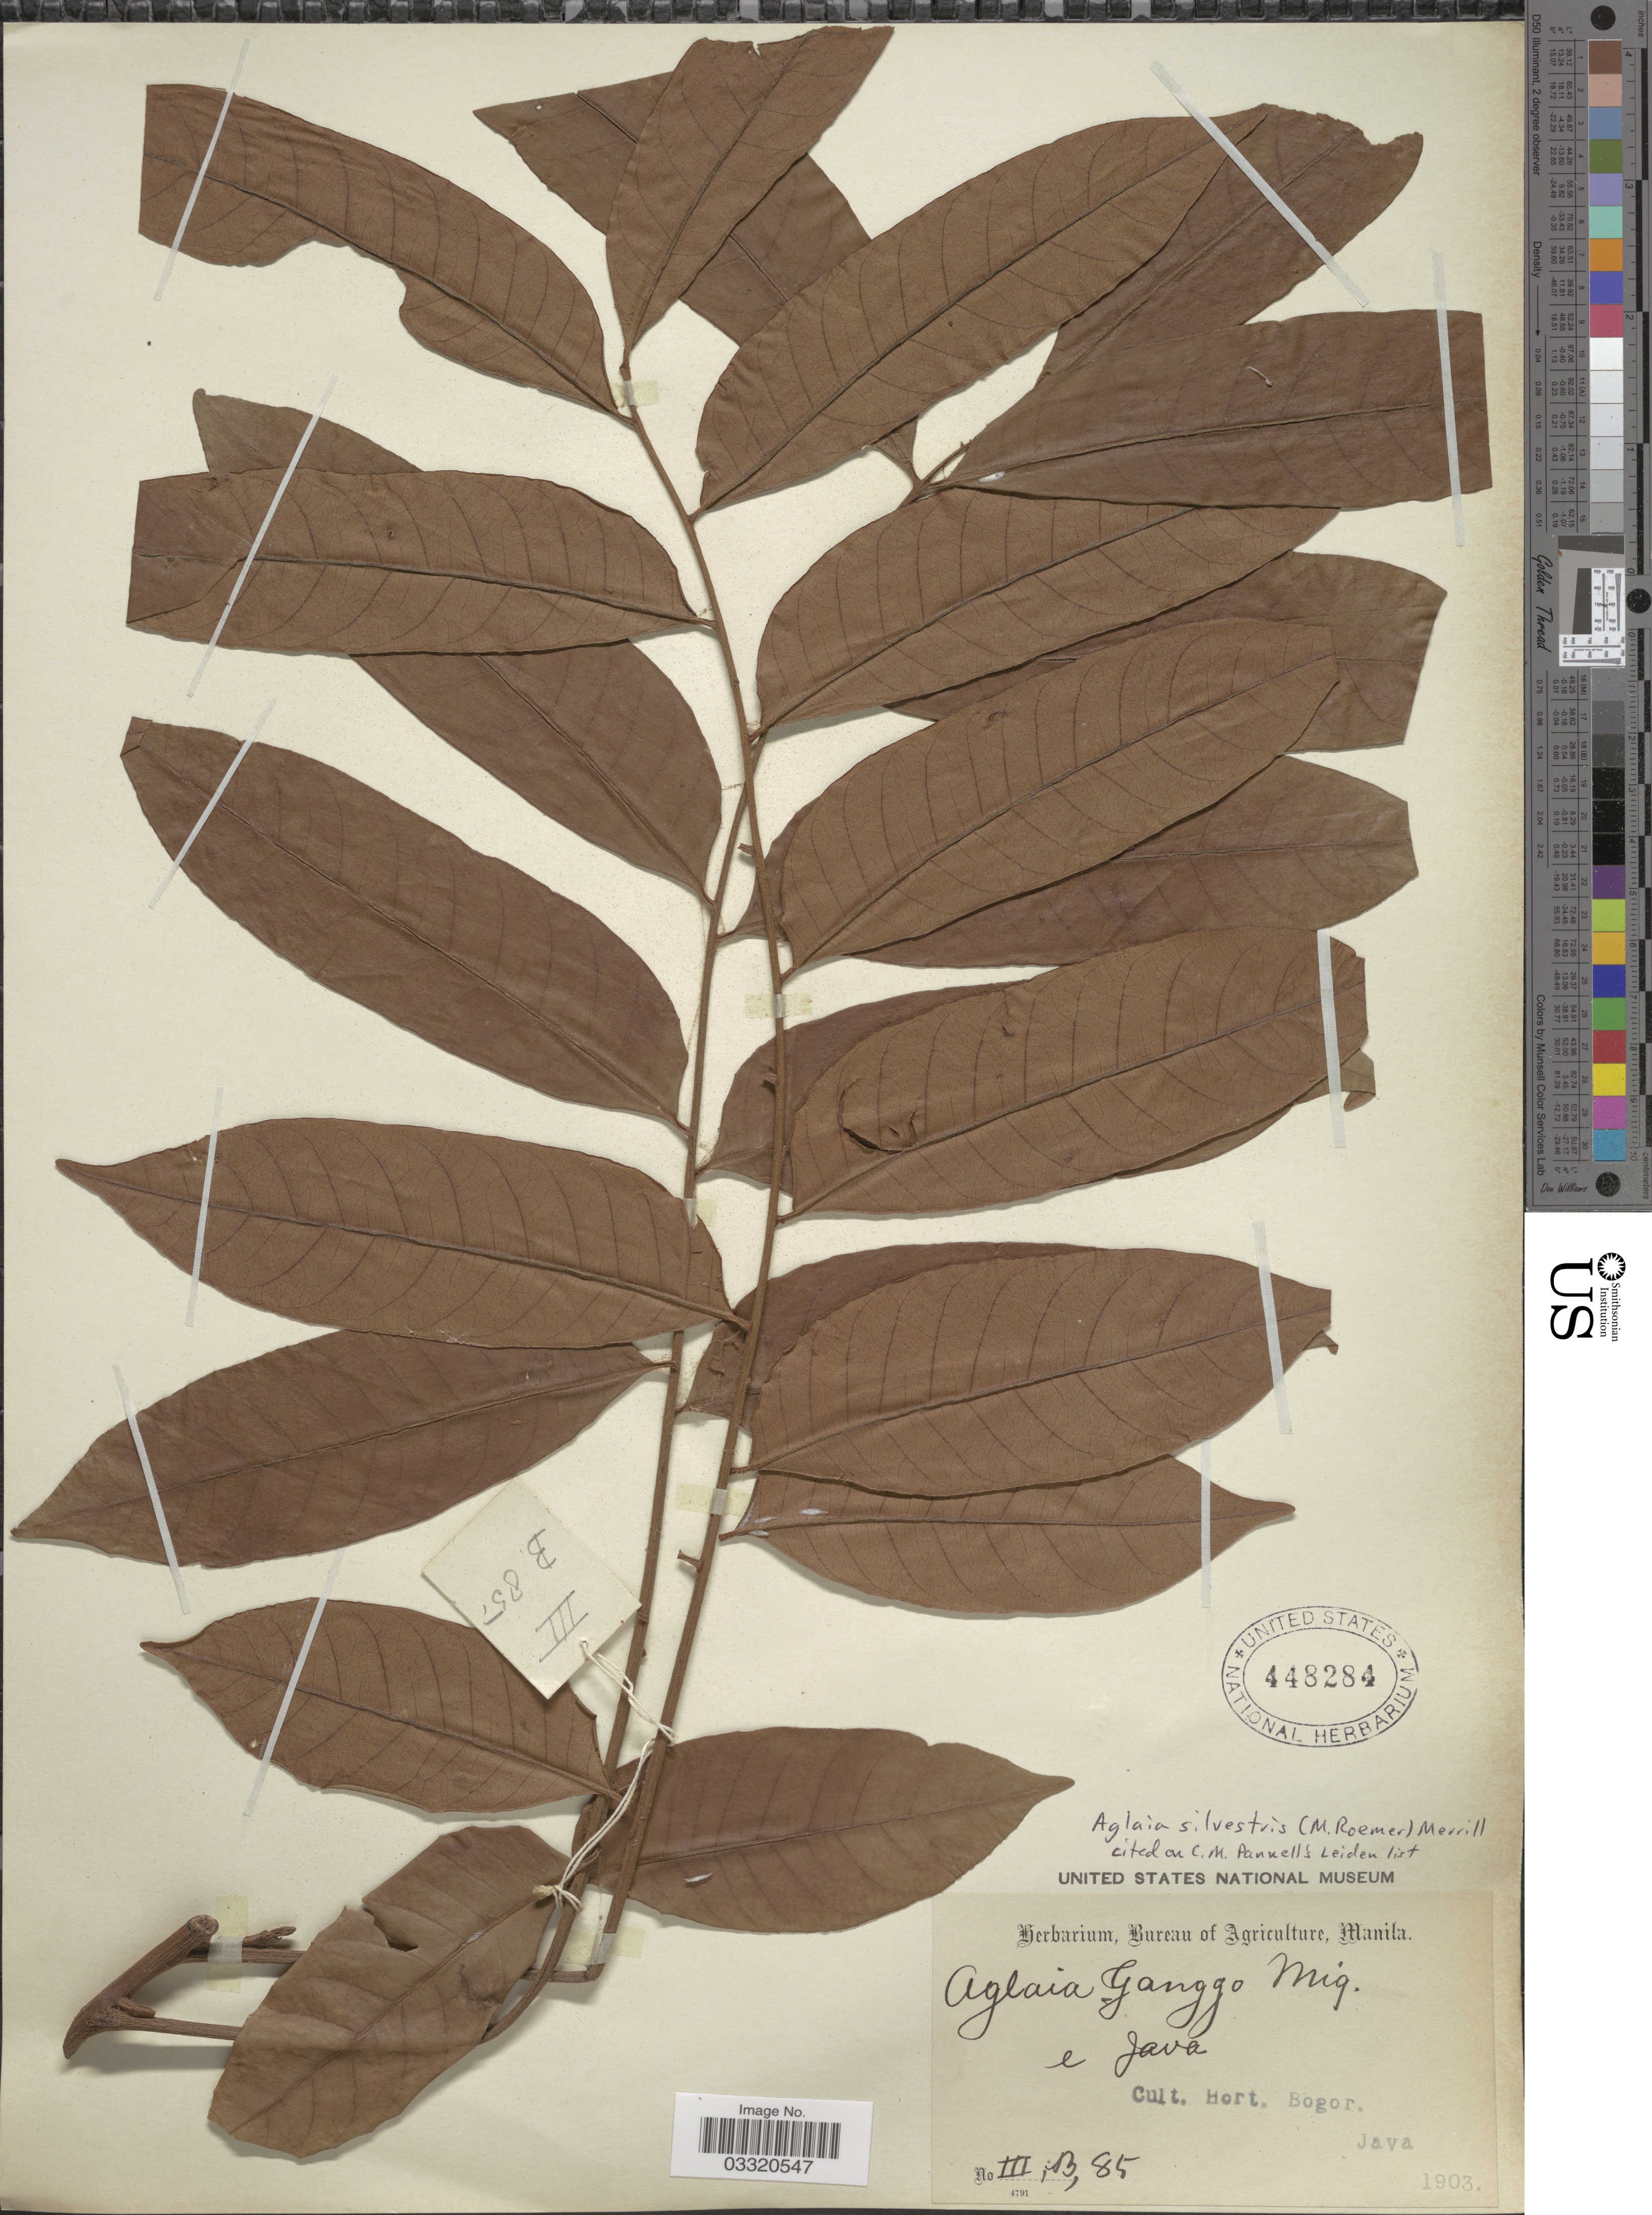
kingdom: Plantae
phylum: Tracheophyta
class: Magnoliopsida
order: Sapindales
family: Meliaceae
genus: Aglaia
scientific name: Aglaia silvestris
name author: (M. Roem.) Merr.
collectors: Ex herb. Bureau of Agriculture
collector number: III, B, 85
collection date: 1903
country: Indonesia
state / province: Java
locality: Cutl. Hort. Bogor.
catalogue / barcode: US 448284